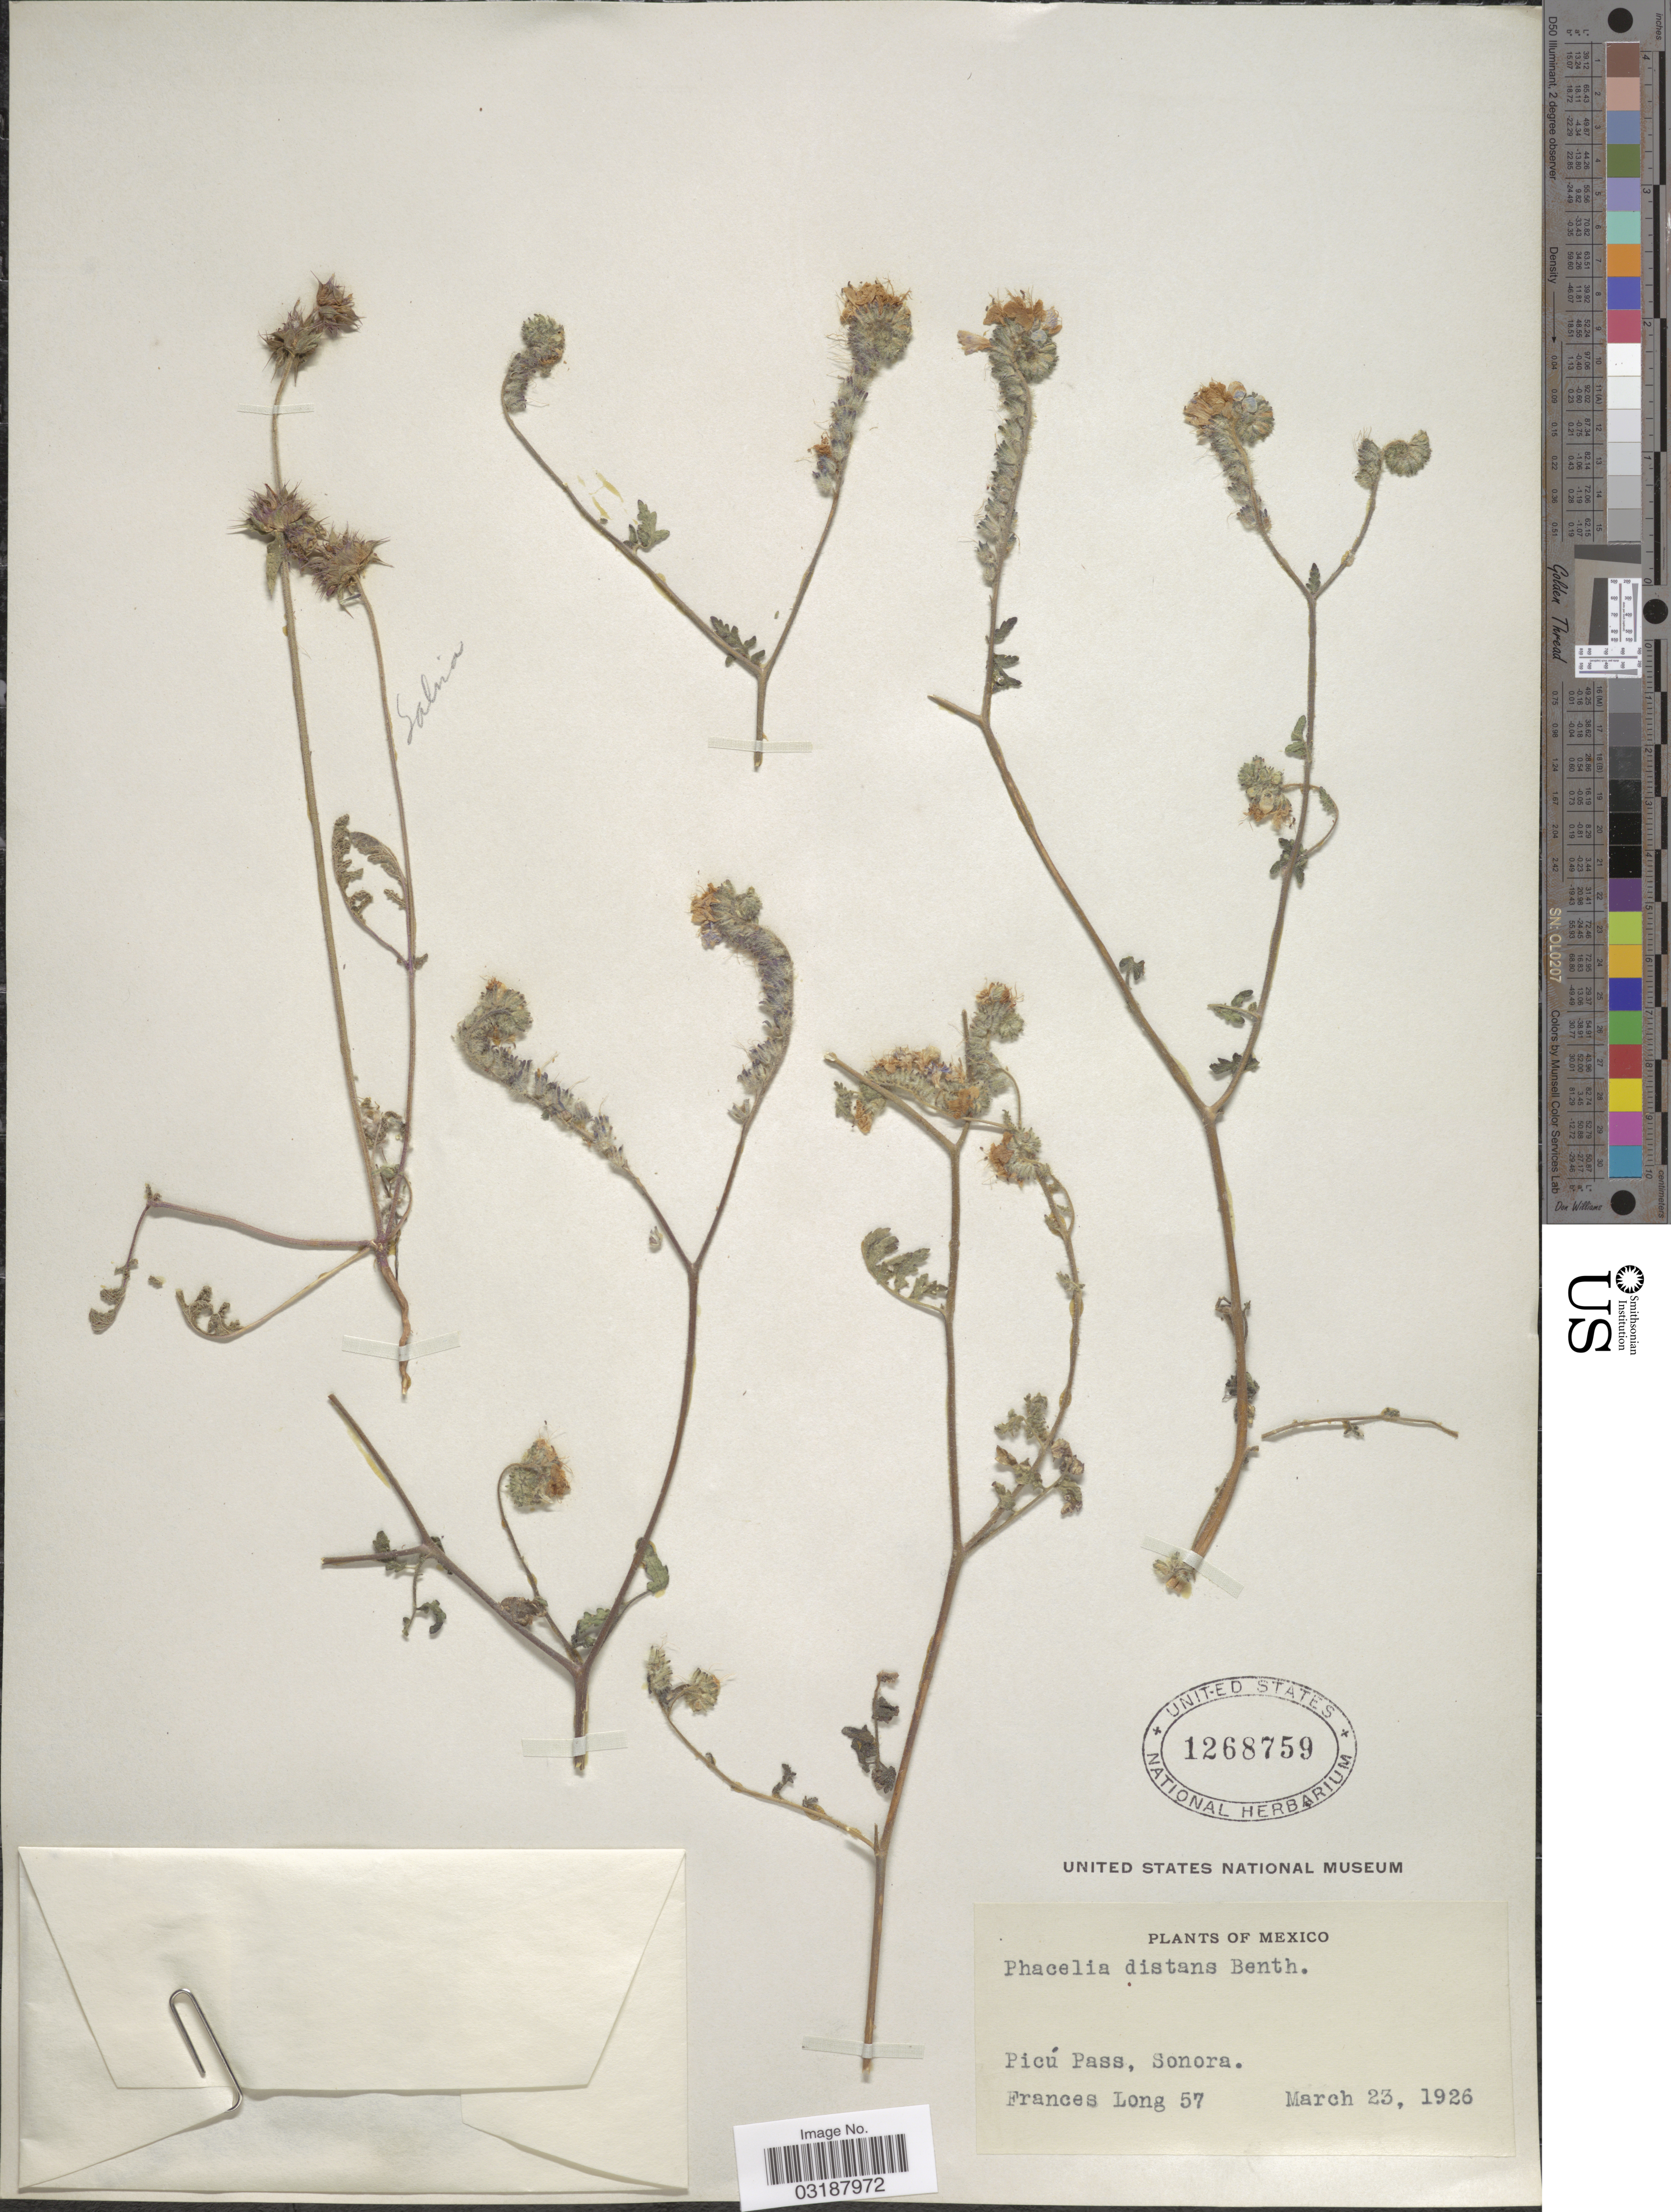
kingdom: Plantae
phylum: Tracheophyta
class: Magnoliopsida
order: Boraginales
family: Hydrophyllaceae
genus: Phacelia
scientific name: Phacelia distans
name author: Benth.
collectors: F. Long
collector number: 57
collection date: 1926-03-23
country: Mexico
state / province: Sonora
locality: Picú Pass.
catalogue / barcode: US 1268759